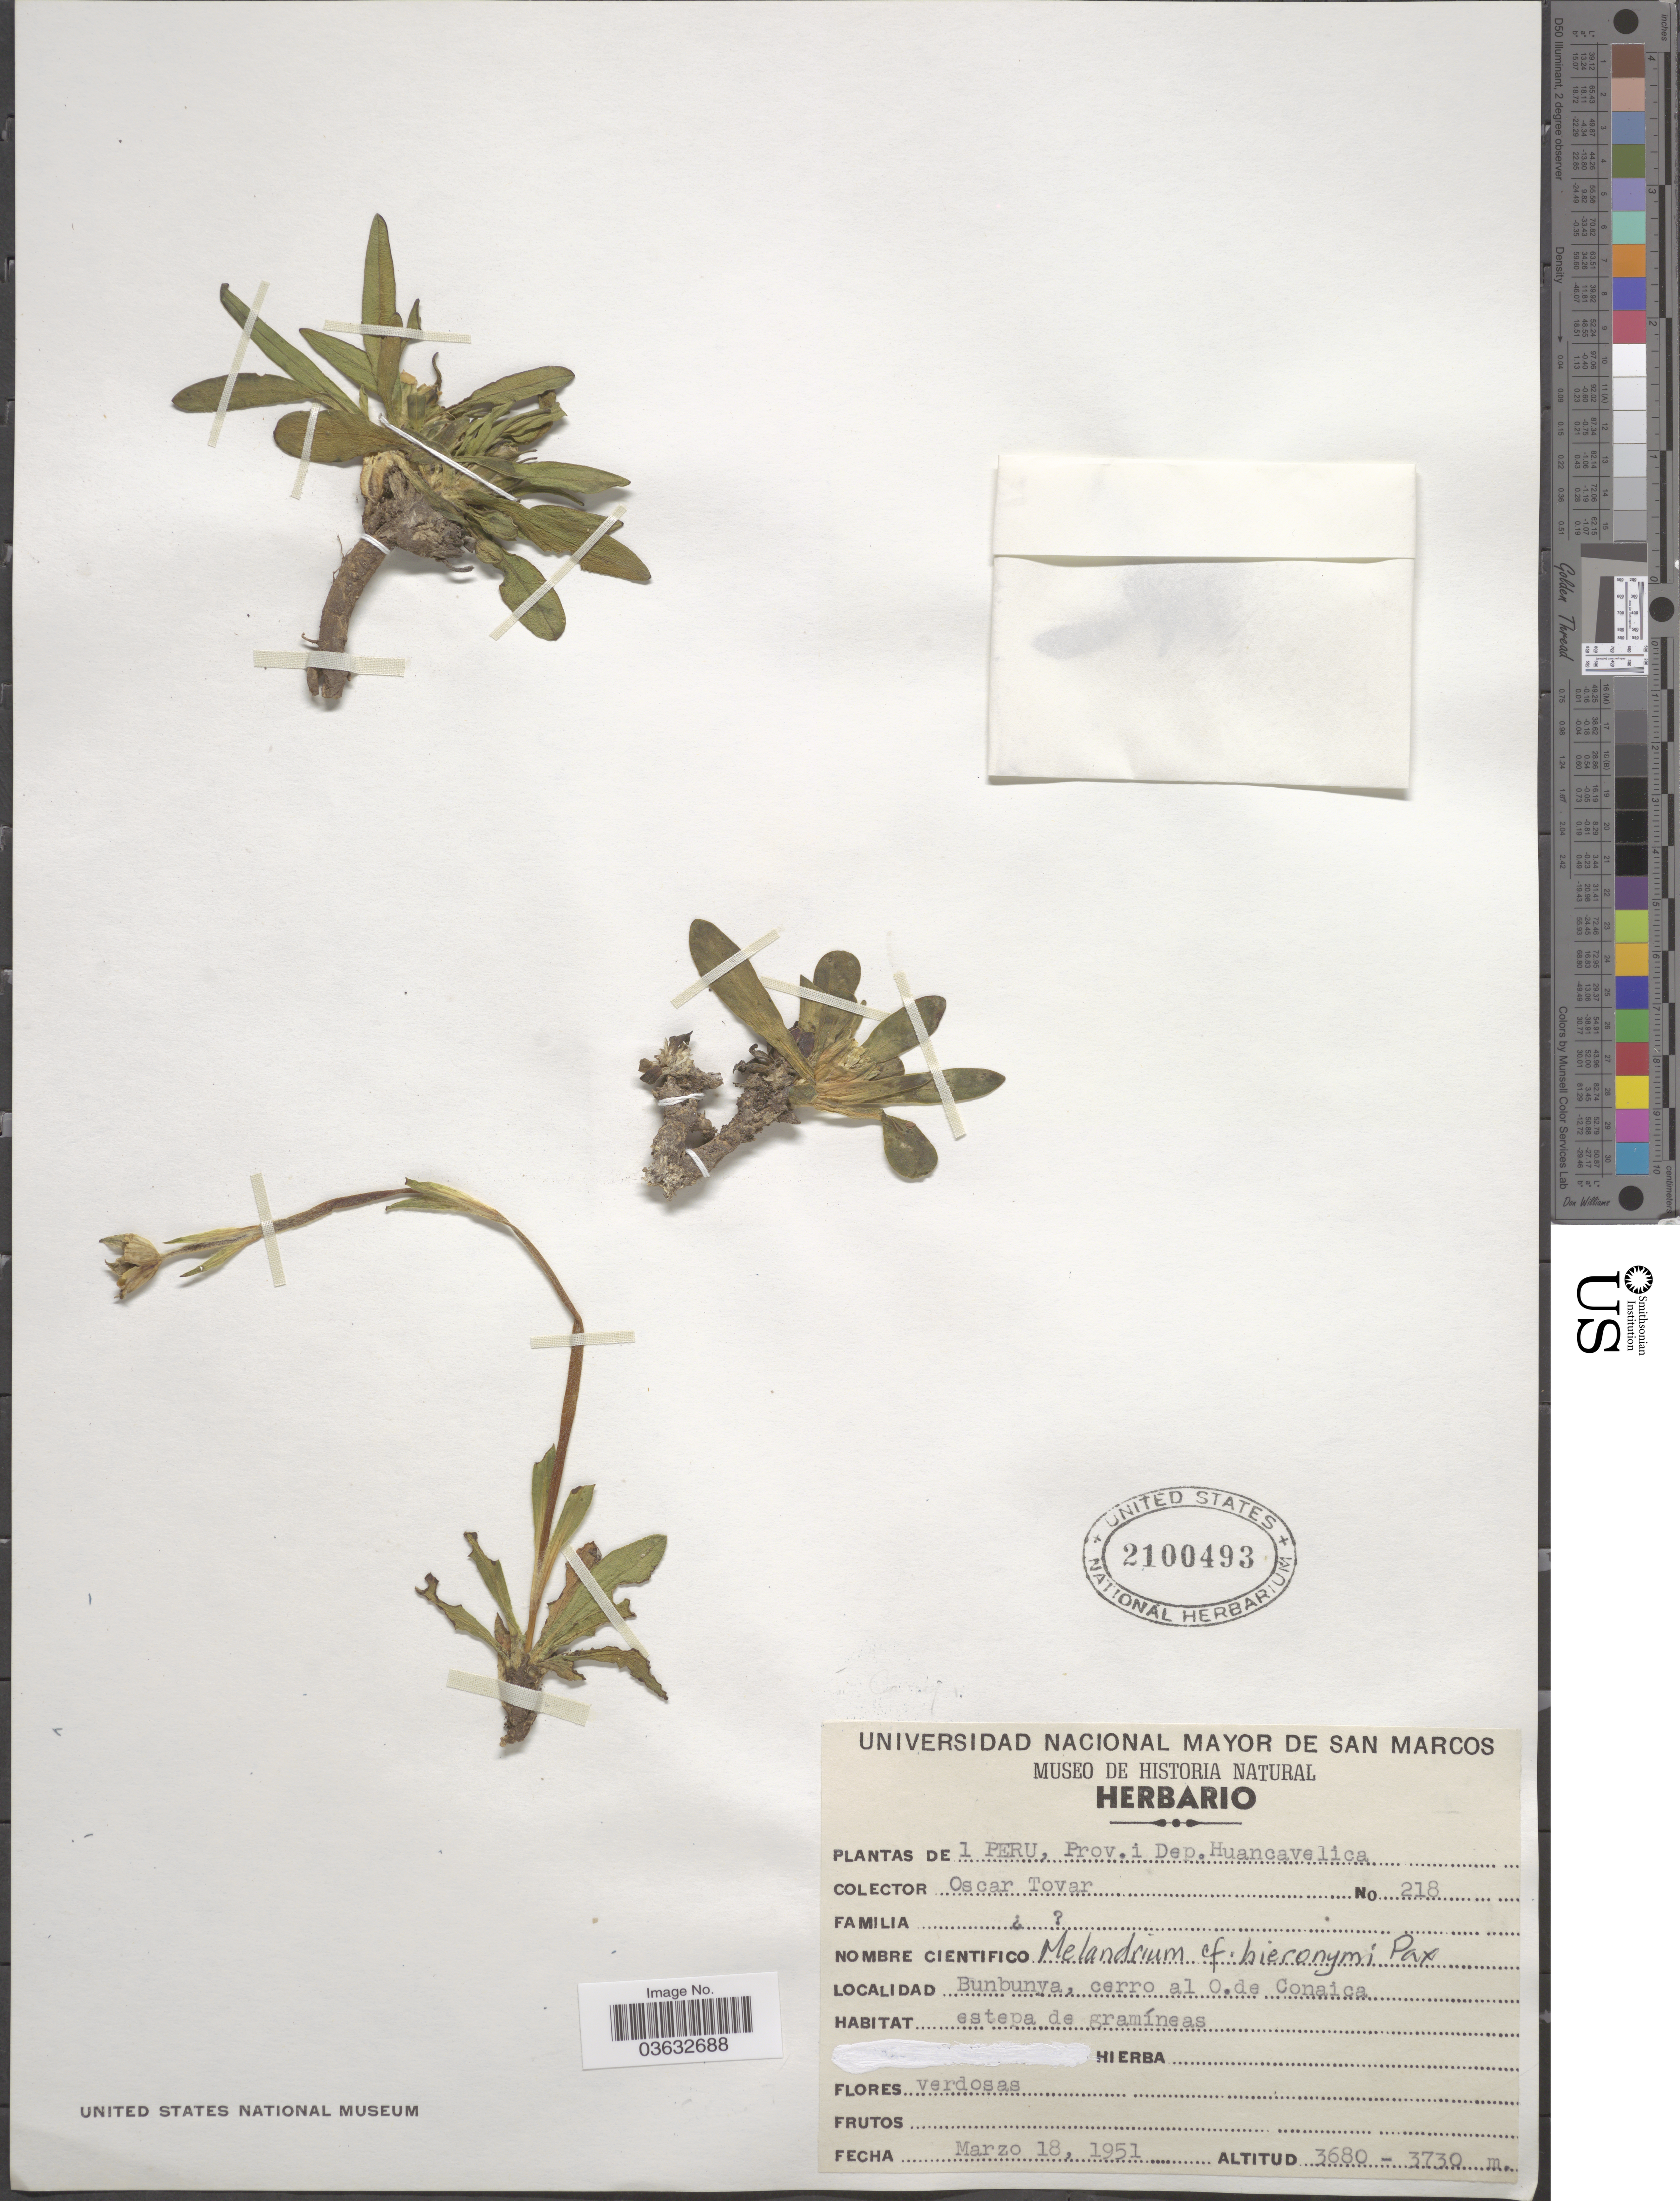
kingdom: Plantae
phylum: Tracheophyta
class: Magnoliopsida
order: Caryophyllales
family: Caryophyllaceae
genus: Silene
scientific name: Silene mandonii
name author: (Rohrb.) Bocquet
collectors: Ó. Tovar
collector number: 218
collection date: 1951-03-18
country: Peru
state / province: Huancavelica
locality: Prov. i Dep. Huancavelica. Bunbunya, cerro al O. de Conaica.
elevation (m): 3680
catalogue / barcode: US 2100493